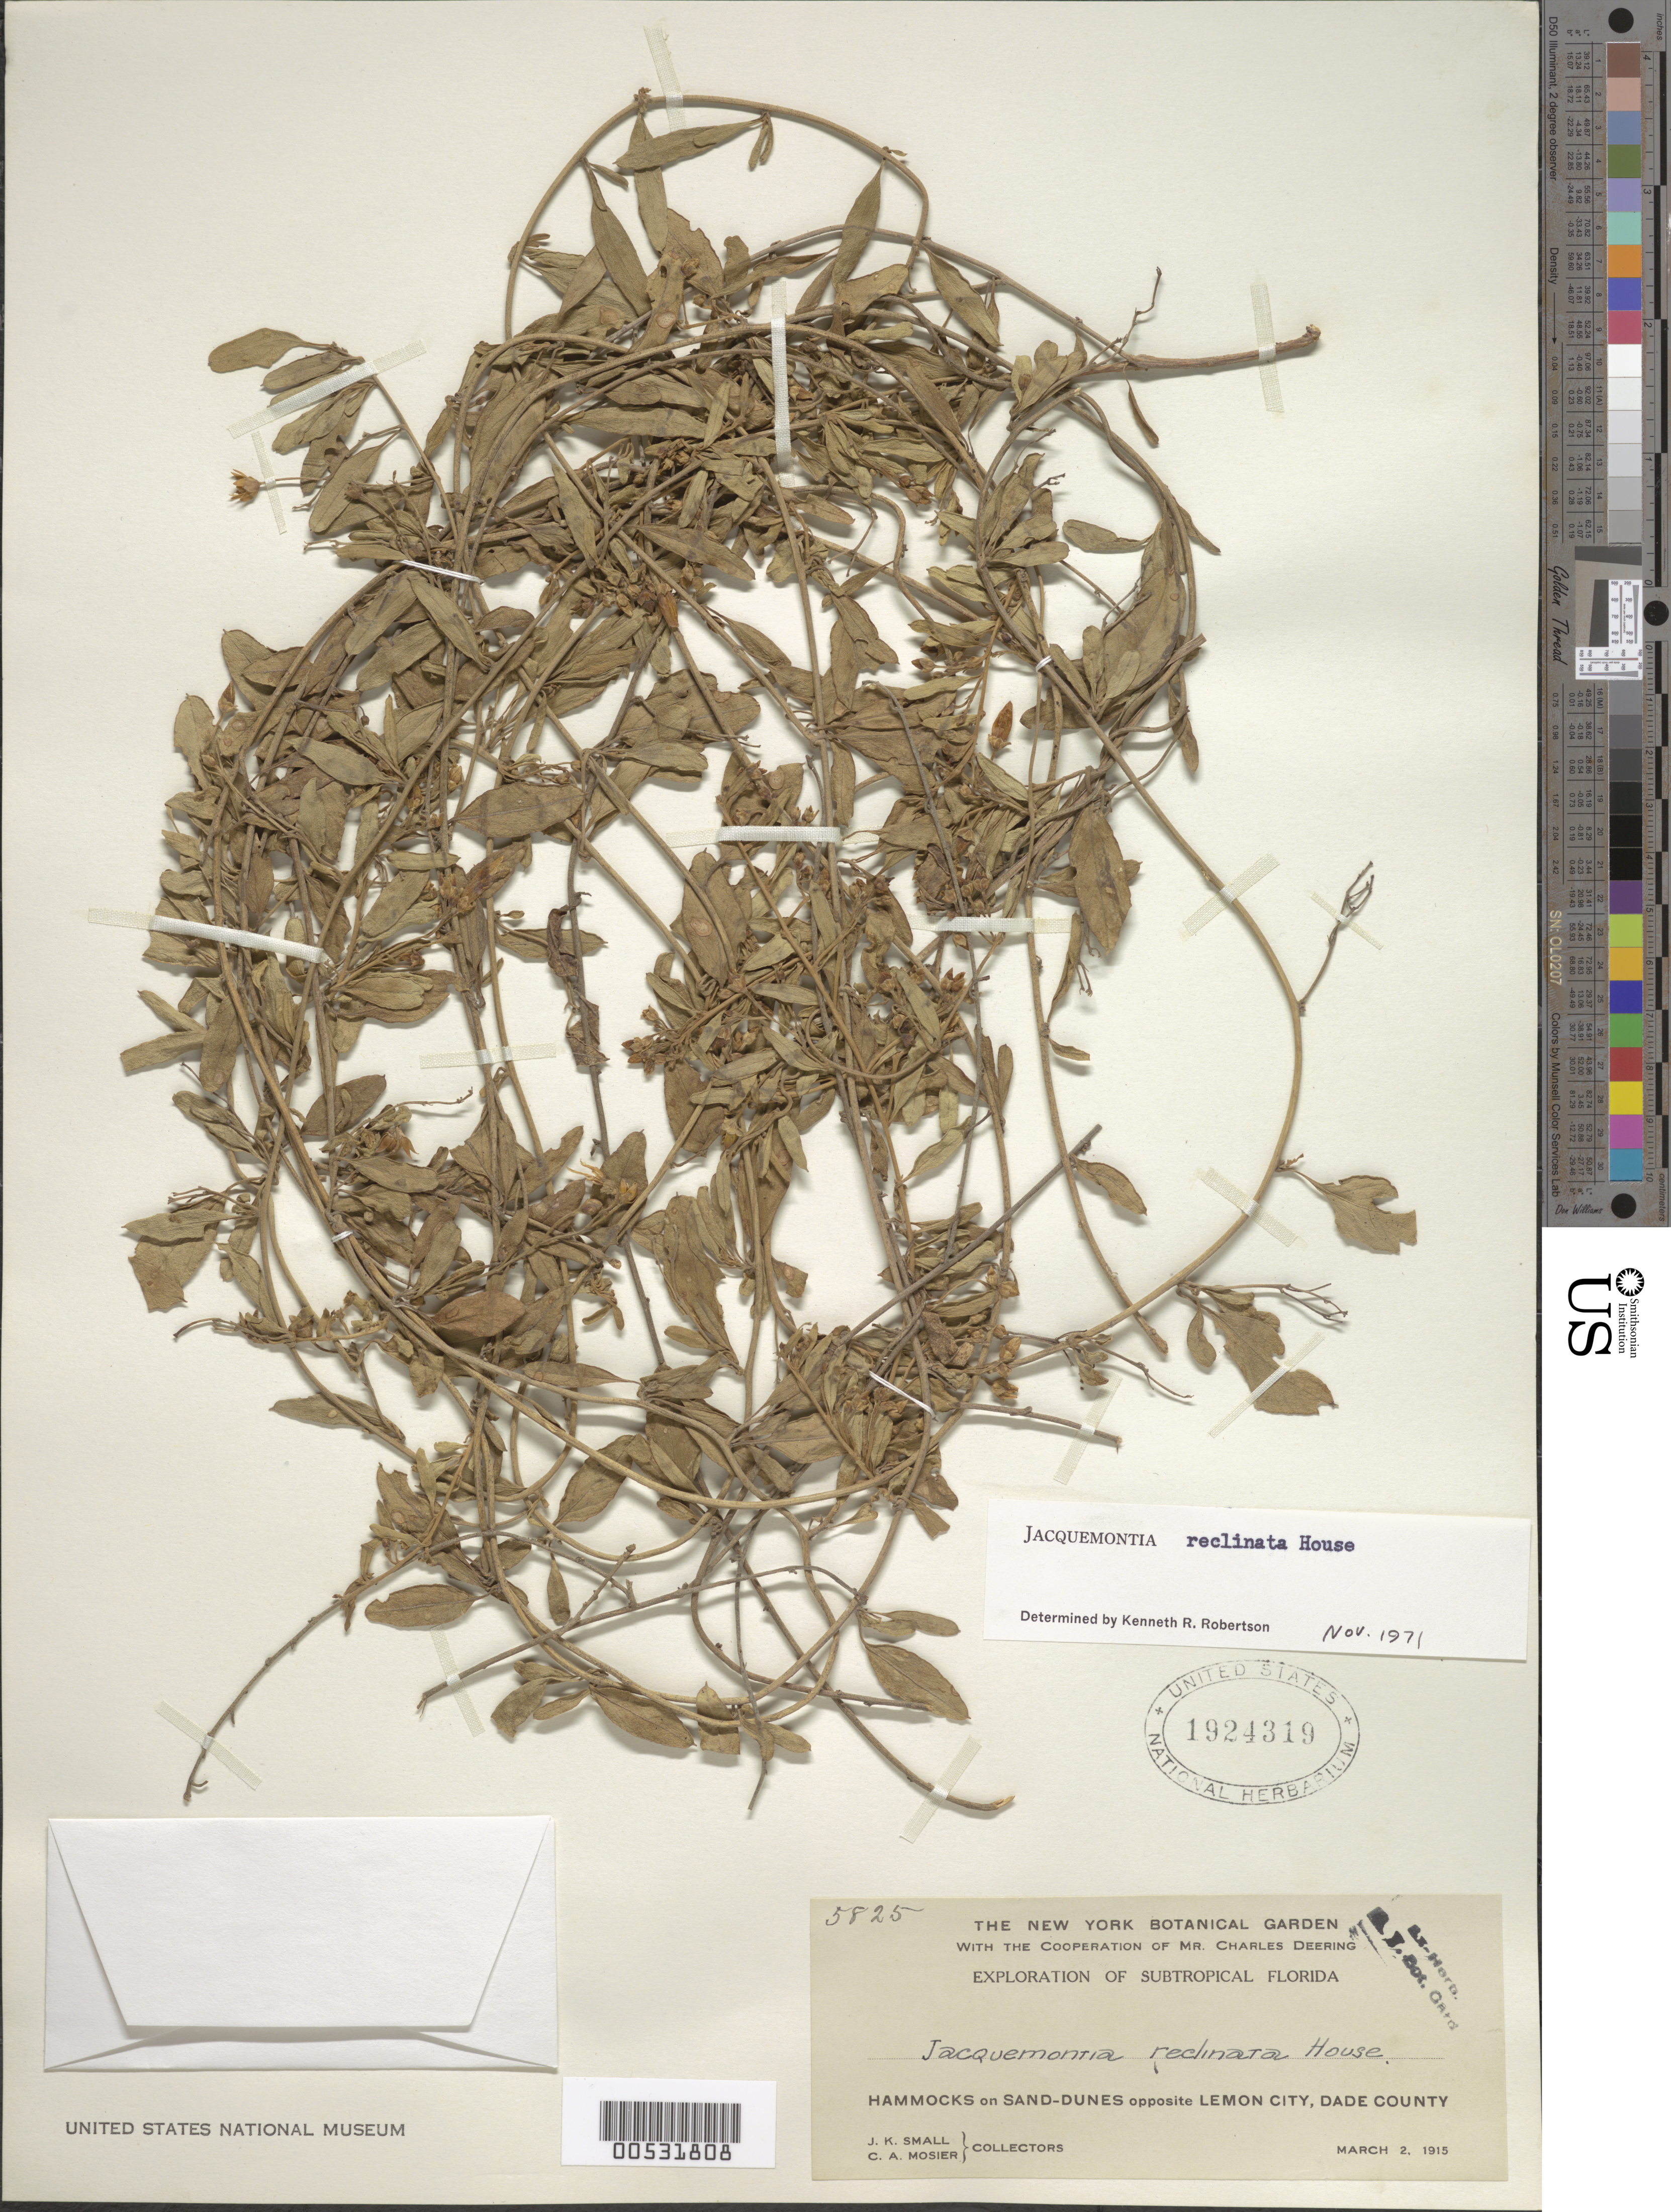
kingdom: Plantae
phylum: Tracheophyta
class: Magnoliopsida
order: Solanales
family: Convolvulaceae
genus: Jacquemontia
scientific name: Jacquemontia reclinata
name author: House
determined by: Robertson, K. R.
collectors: J. K. Small & C. A. Mosier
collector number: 5825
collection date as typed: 02 Mar 1915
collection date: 1915-03-02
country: United States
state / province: Florida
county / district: Dade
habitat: Hammocks on sand dunes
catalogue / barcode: US 1924319